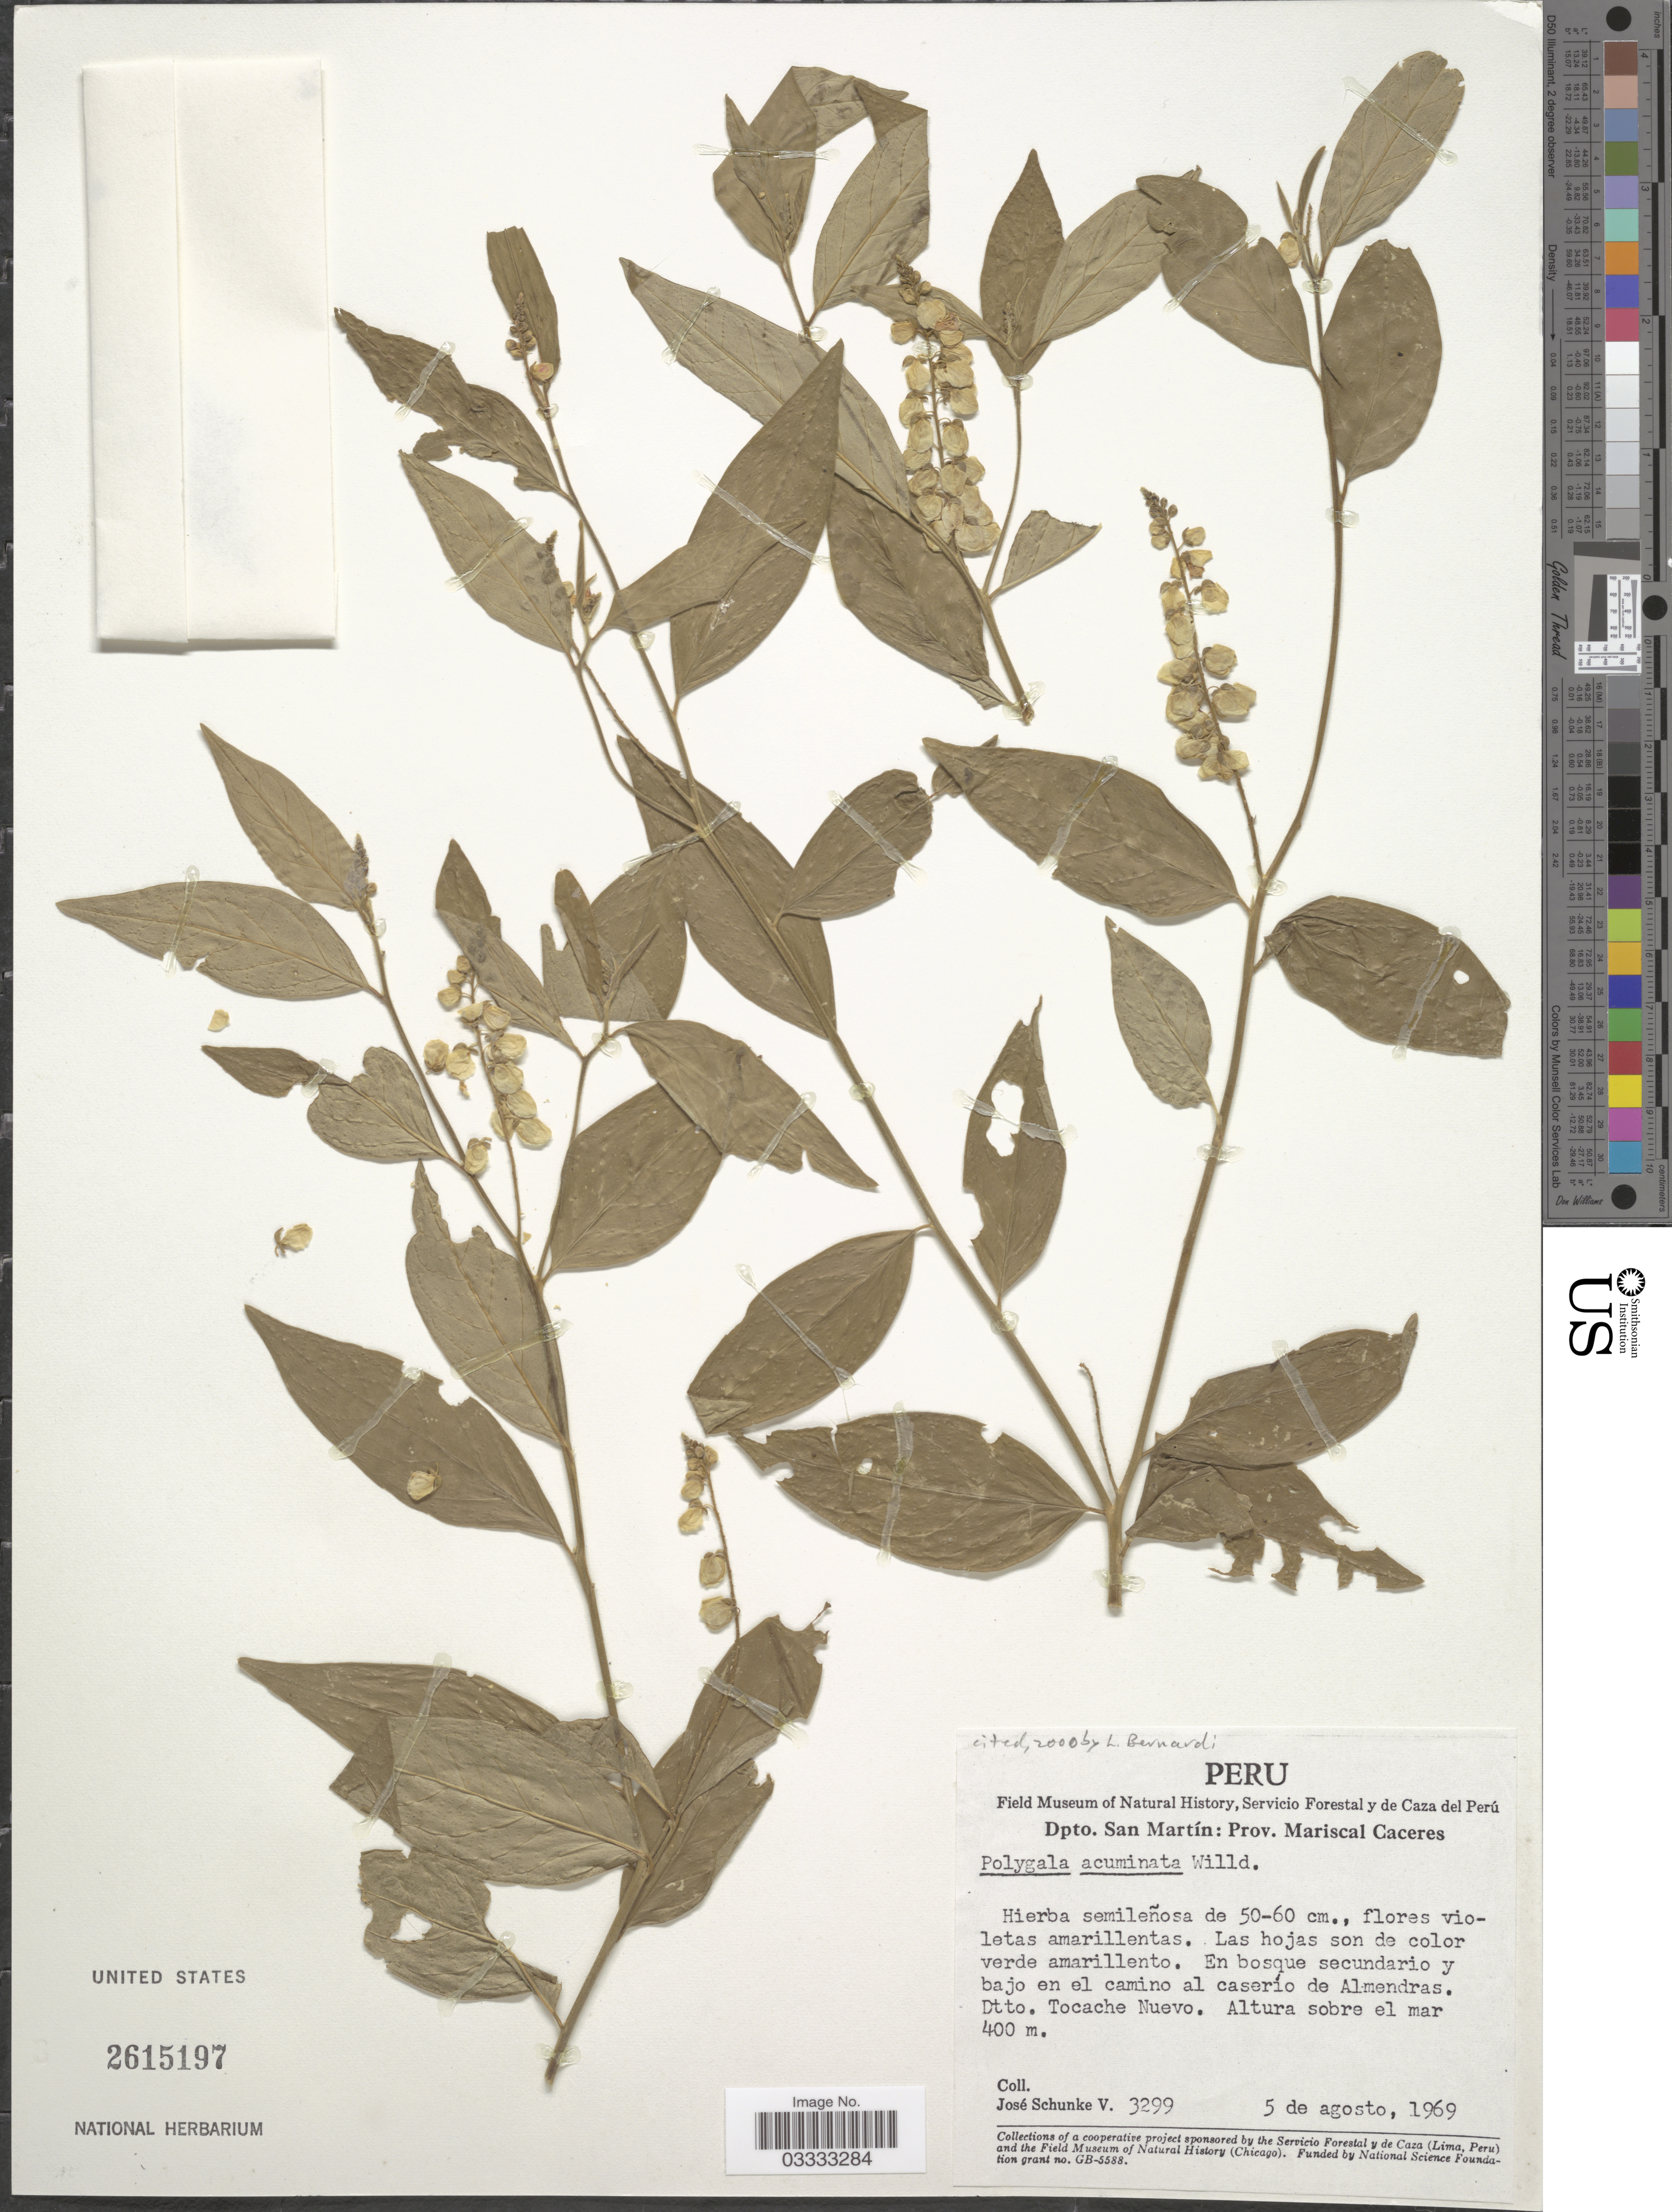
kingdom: Plantae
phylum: Tracheophyta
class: Magnoliopsida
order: Fabales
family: Polygalaceae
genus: Asemeia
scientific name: Asemeia acuminata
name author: (Willd.) J.F.B. Pastore & J.R. Abbott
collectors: J. Schunke Vigo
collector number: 3299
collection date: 1969-08-05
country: Peru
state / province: San Martín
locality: Dpto. San Martín: Prov. Mariscal Caceres. En bosque secudario y bajo en el camino al caserío de Almendras. Dtto. Tocache Nuevo.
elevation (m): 400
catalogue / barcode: US 2615197